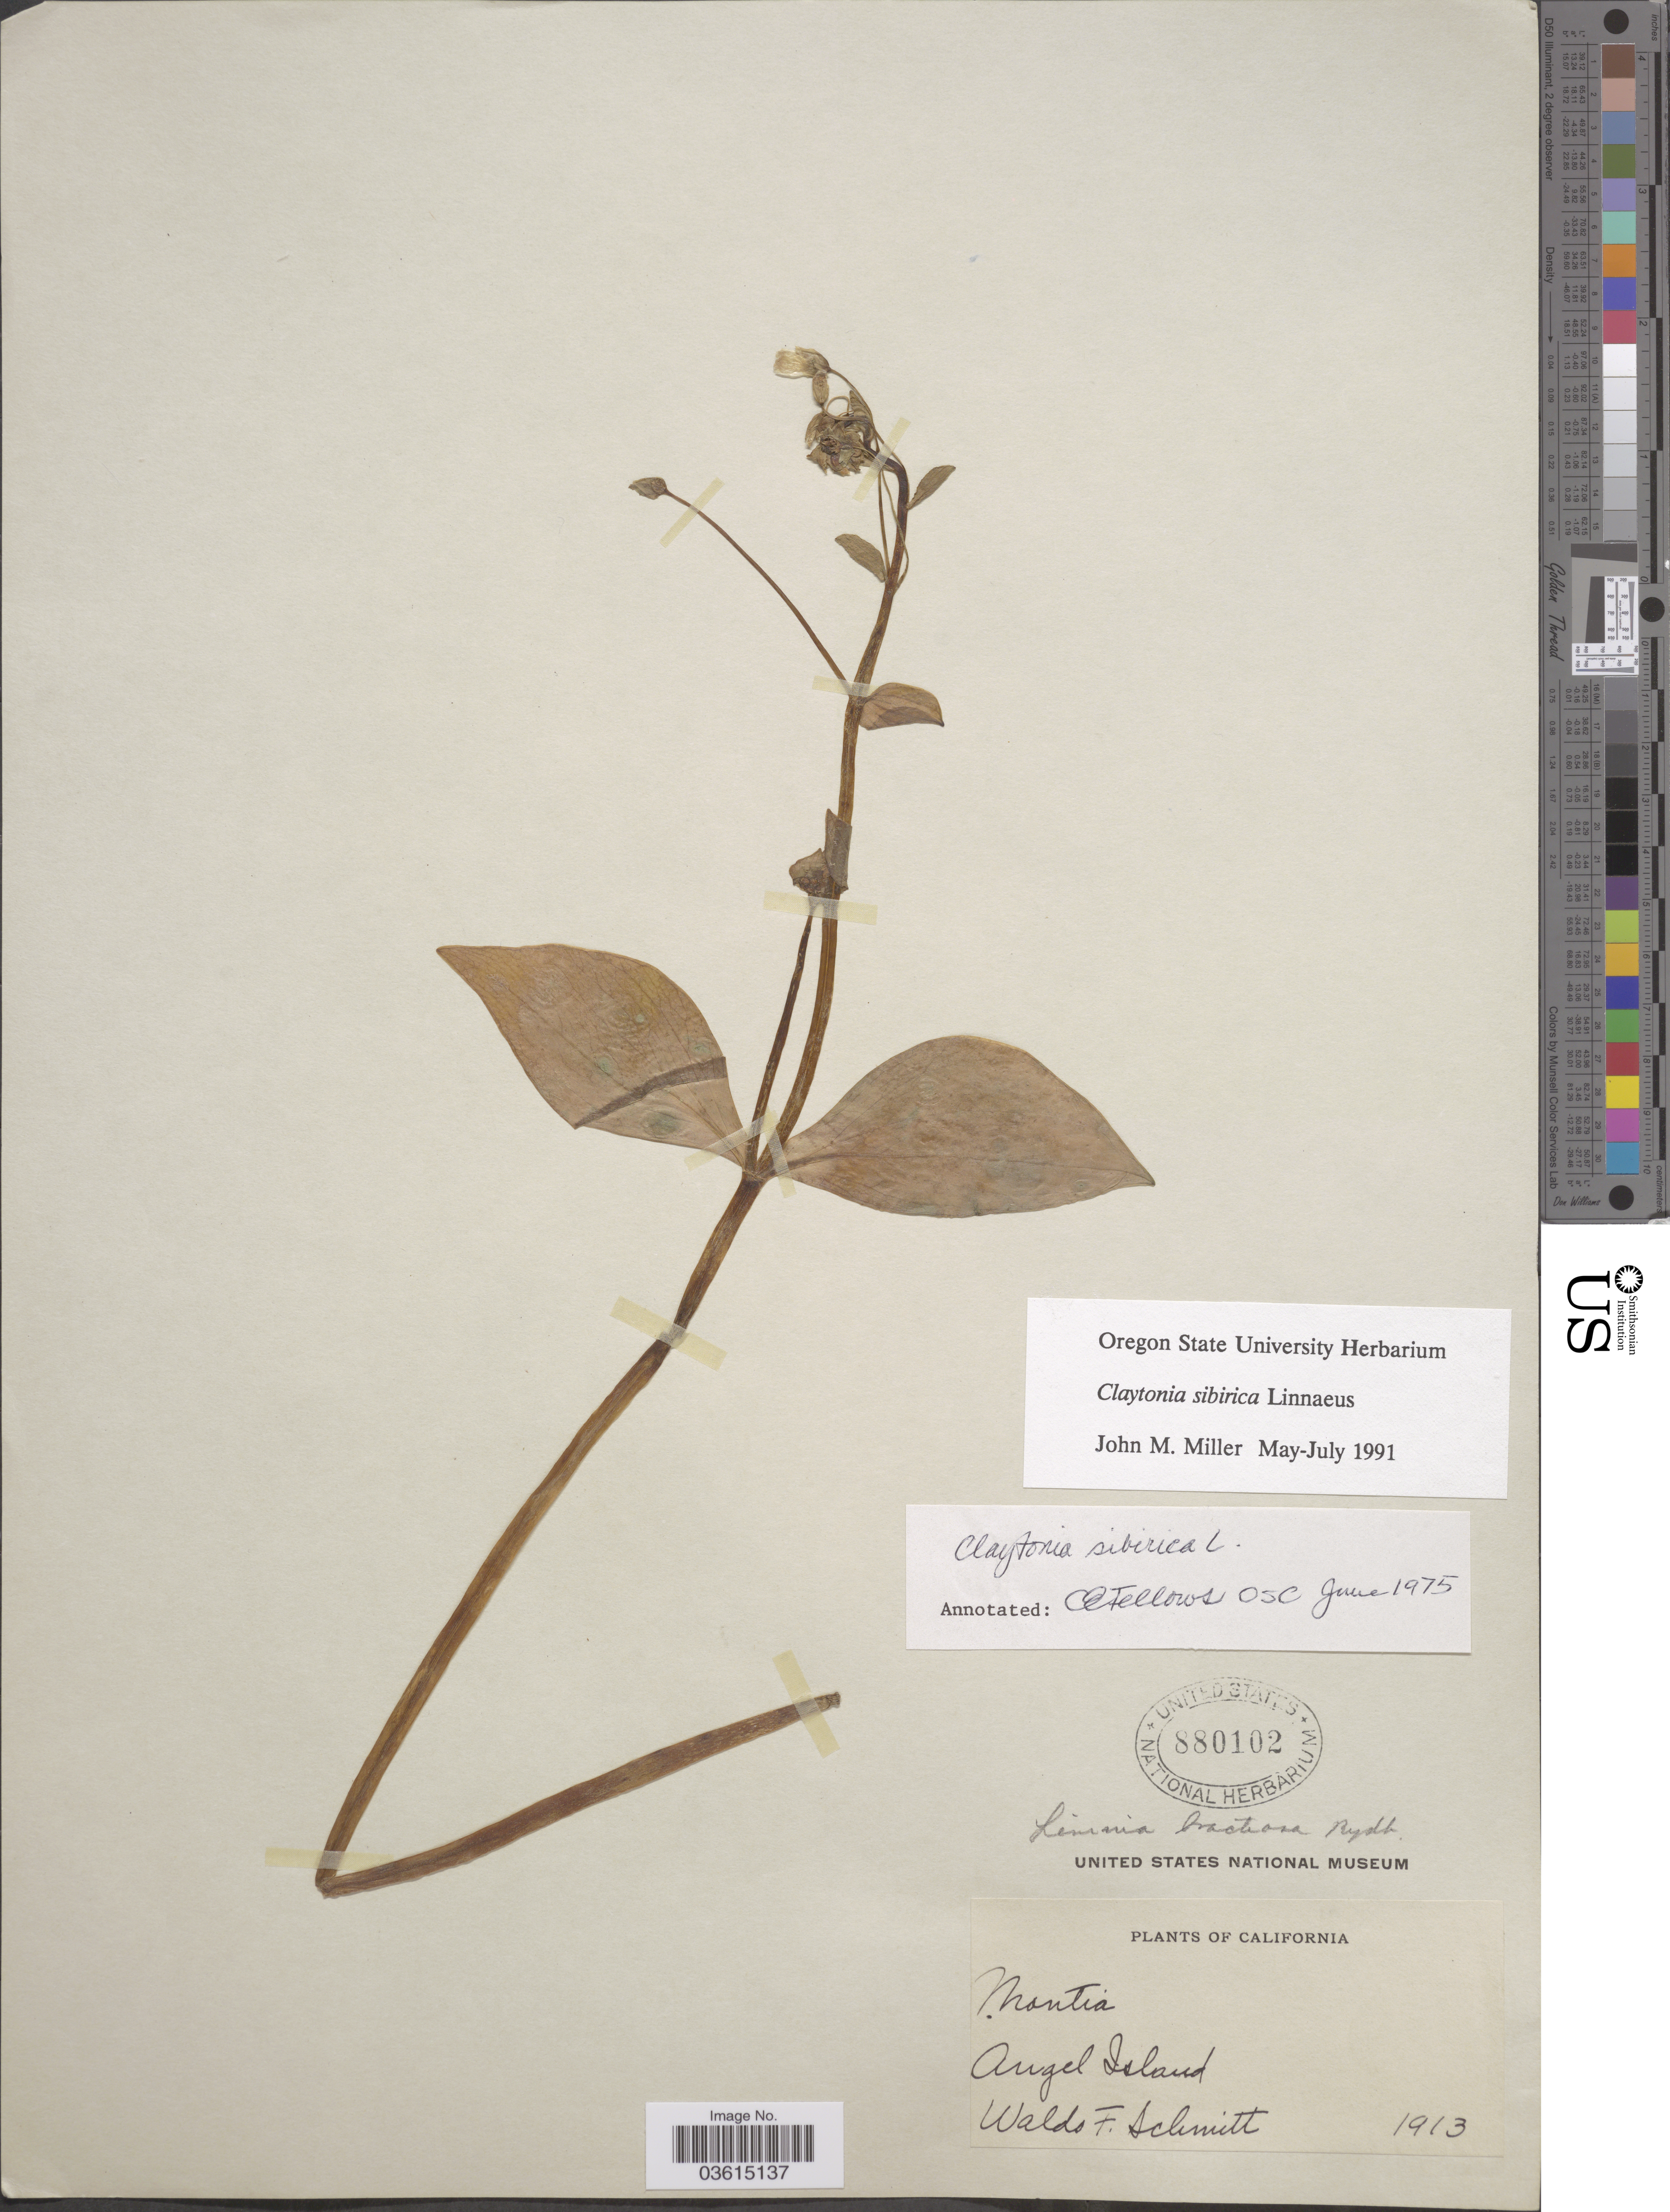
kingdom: Plantae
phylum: Tracheophyta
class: Magnoliopsida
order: Caryophyllales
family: Montiaceae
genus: Claytonia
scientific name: Claytonia sibirica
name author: L.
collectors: W. F. Schmitt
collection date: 1913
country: United States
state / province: California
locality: Angel Island.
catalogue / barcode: US 880102